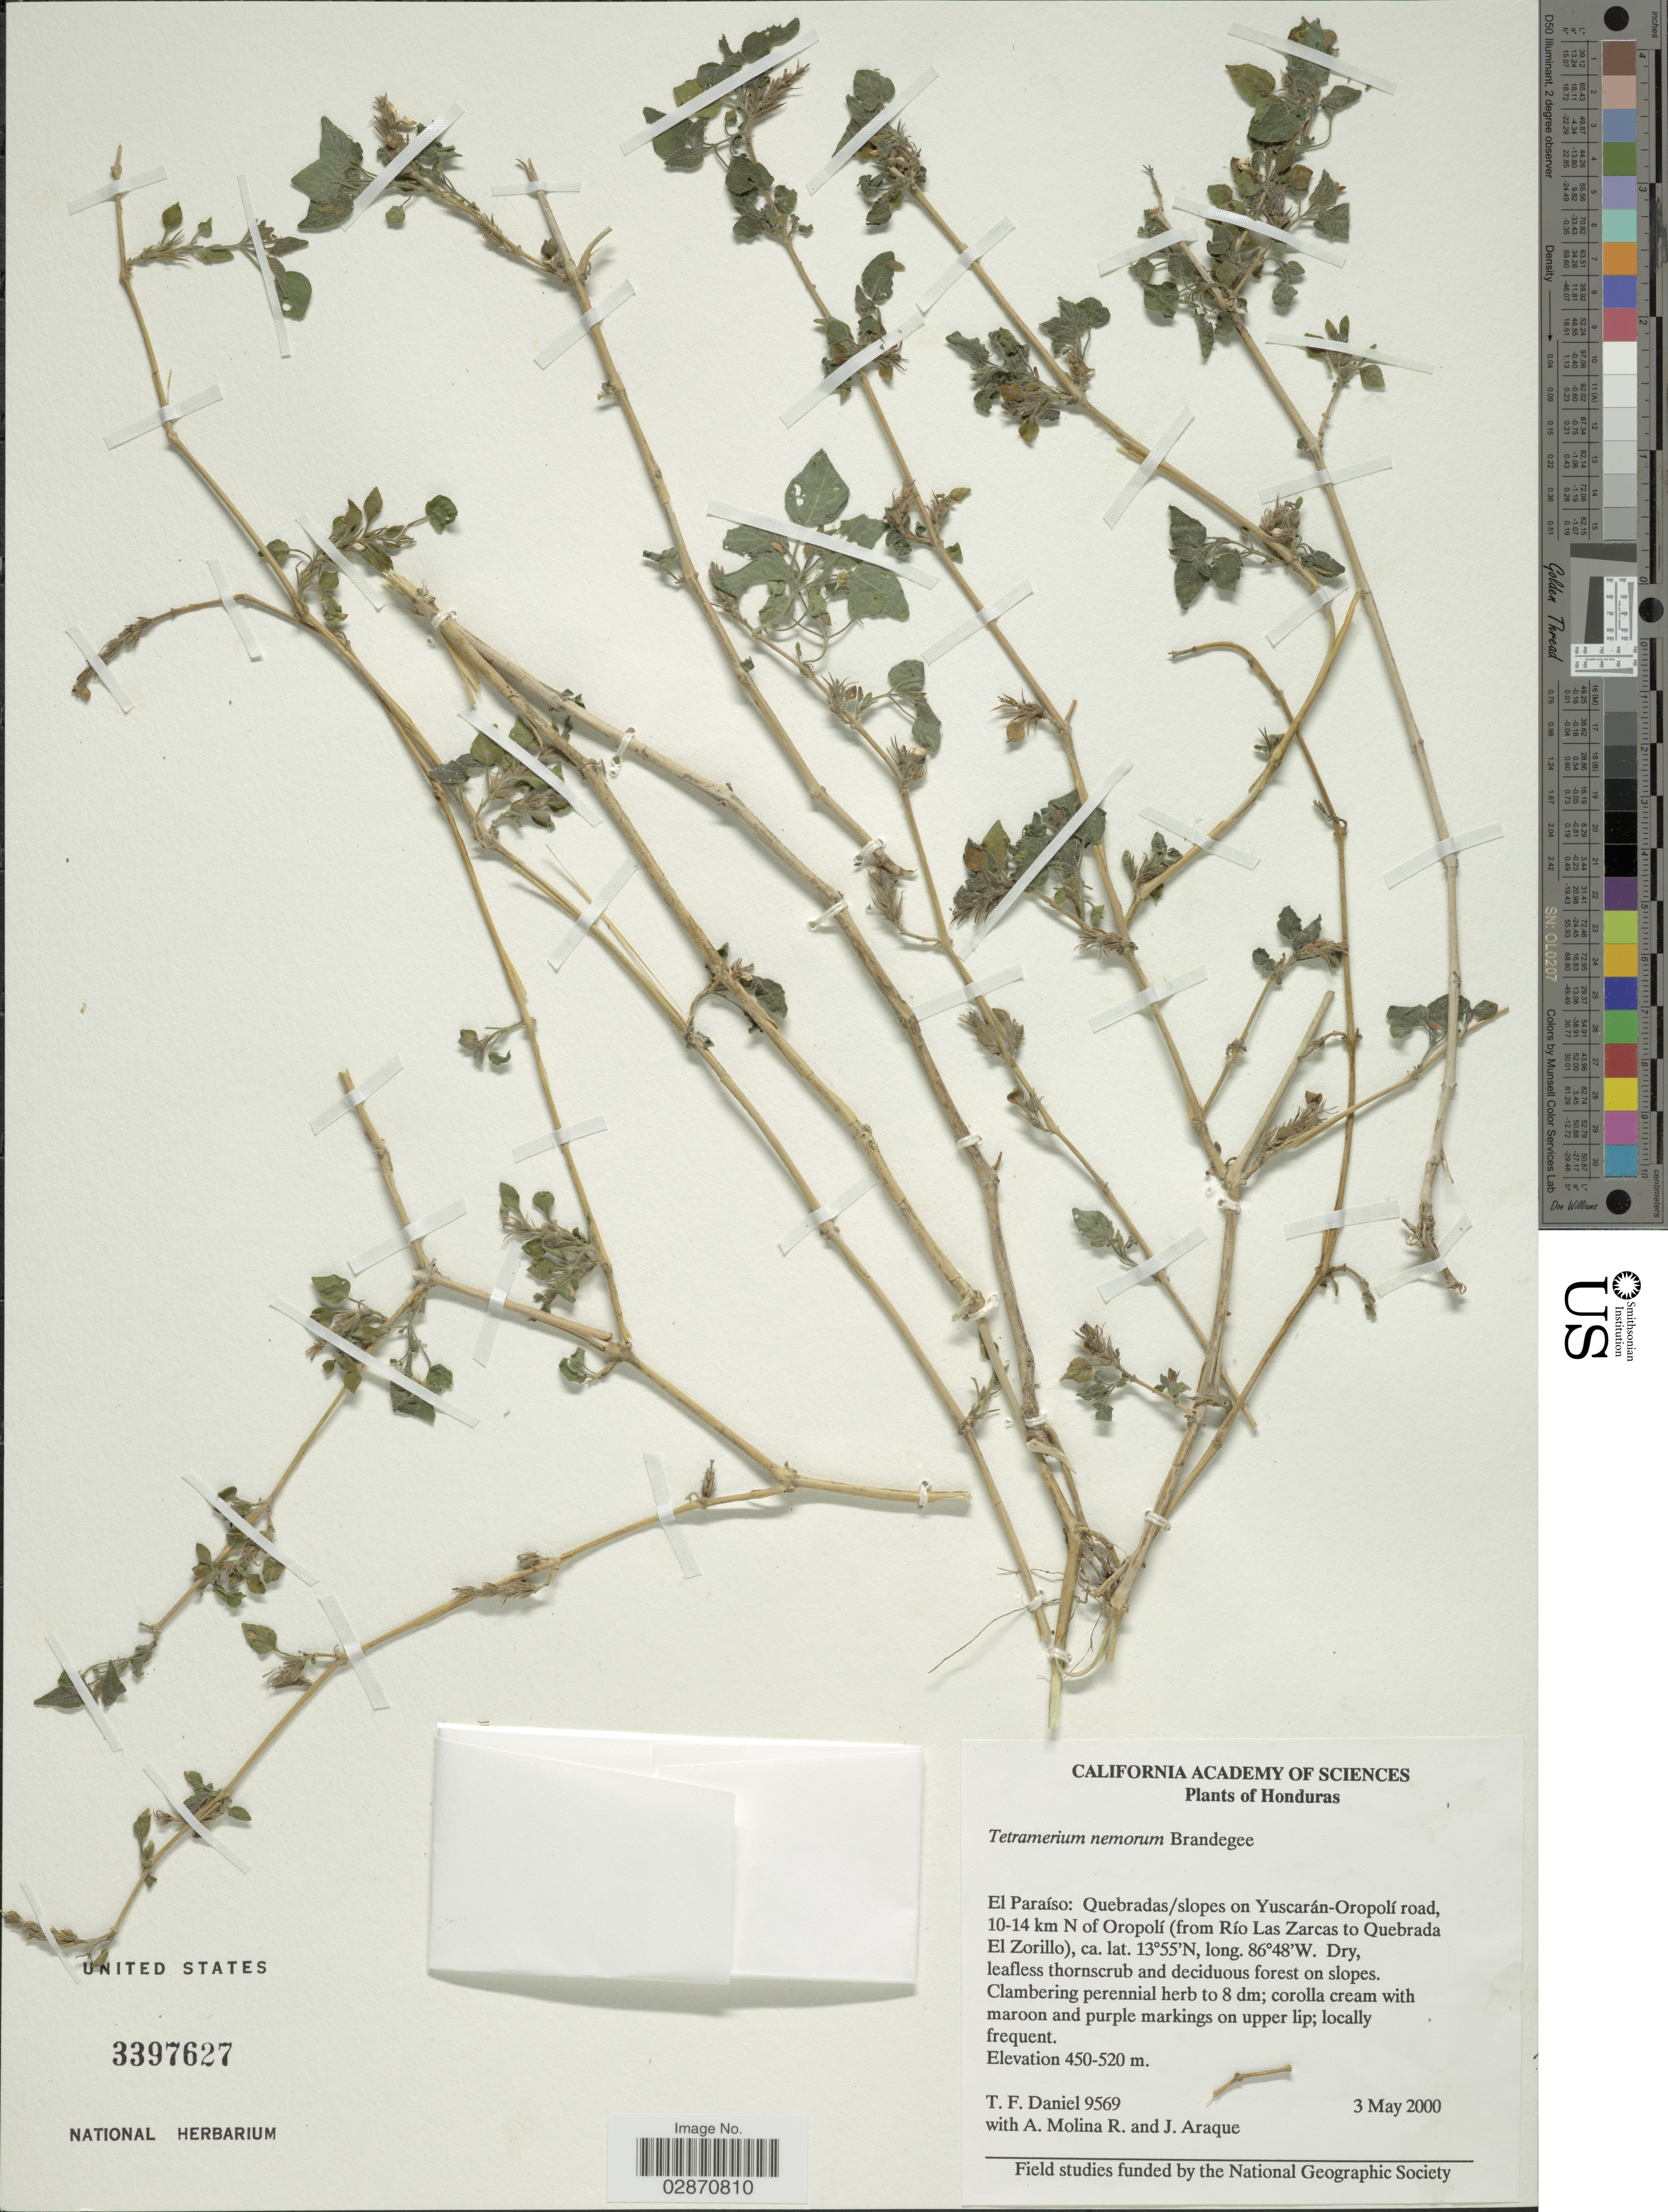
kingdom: Plantae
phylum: Tracheophyta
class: Magnoliopsida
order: Lamiales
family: Acanthaceae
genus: Tetramerium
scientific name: Tetramerium nemorum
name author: Brandegee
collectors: T. F. Daniel, A. Molina R. & J. Araque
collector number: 9569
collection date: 2000-05-03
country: Honduras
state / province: El Paraíso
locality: Quebradas/ slopes on Yuscarán-Oropolí road, 10-14 km N of Oropolí (from Río Las Zarcas to Quebrada El Zorillo).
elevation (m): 450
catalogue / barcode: US 3397627